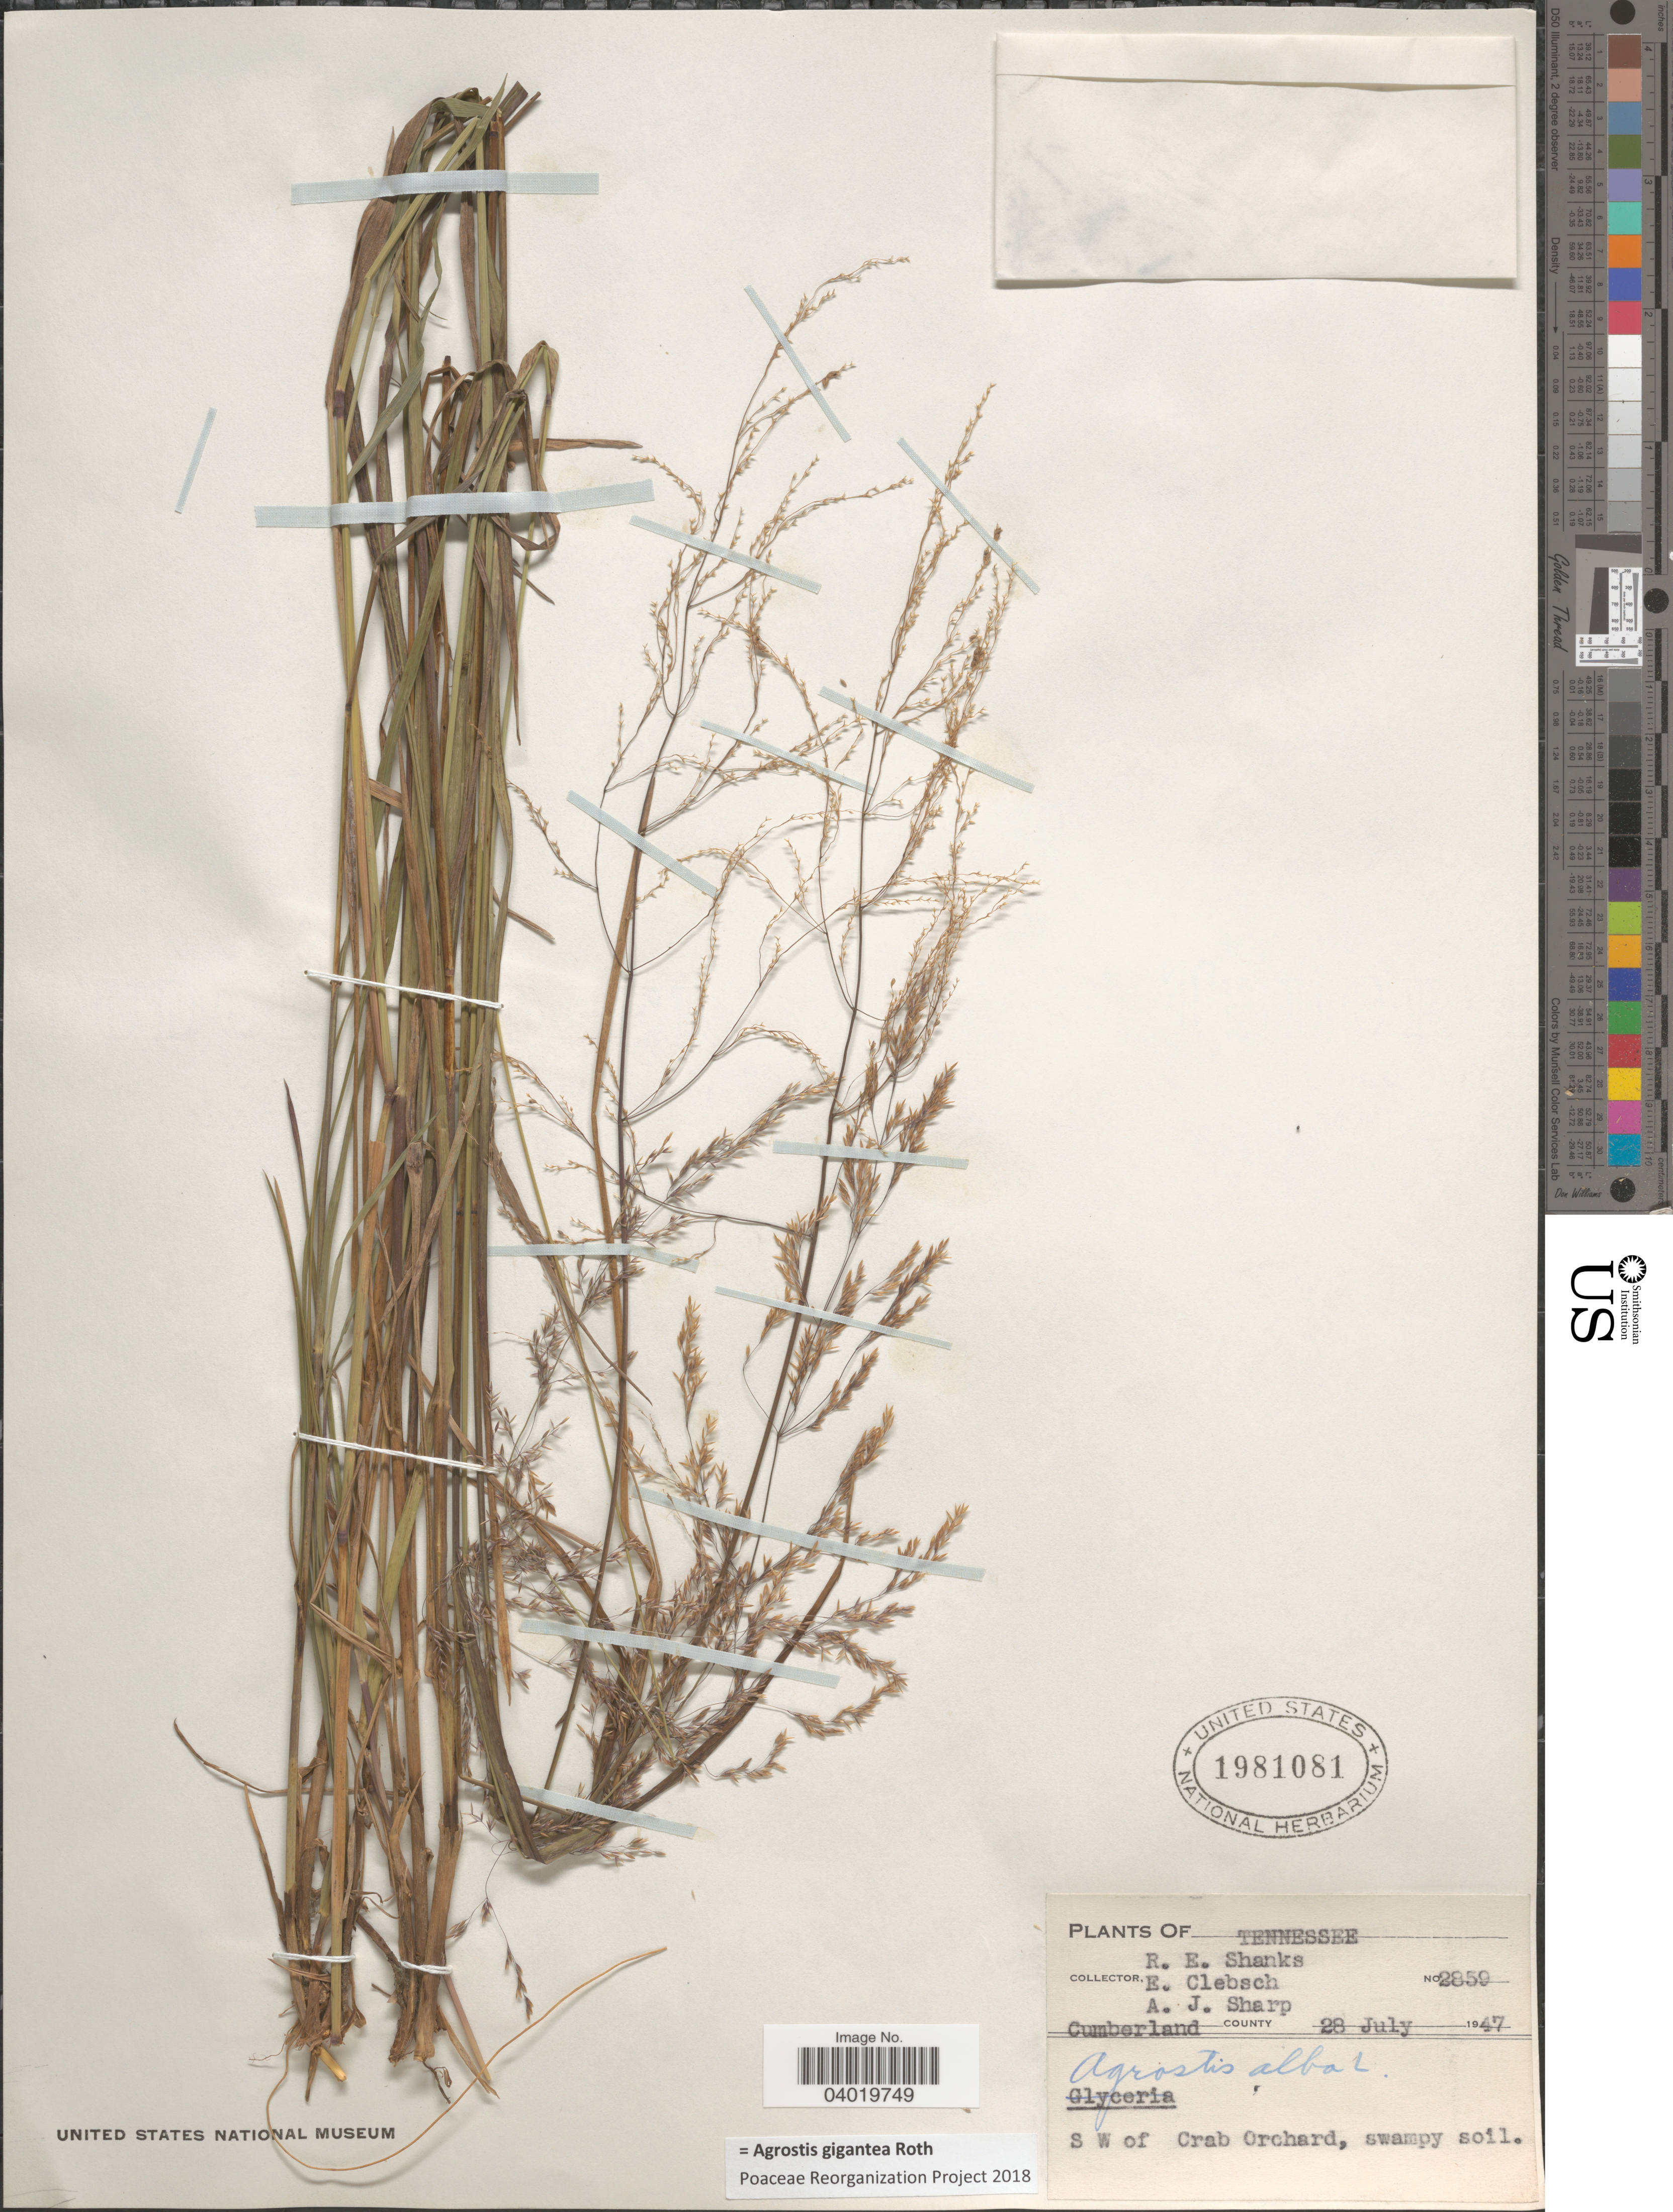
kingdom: Plantae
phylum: Tracheophyta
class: Liliopsida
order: Poales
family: Poaceae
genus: Agrostis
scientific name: Agrostis gigantea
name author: Roth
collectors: R. Shanks, E. Clebsch & A. J. Sharp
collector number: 2859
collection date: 1947-07-28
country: United States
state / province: Tennessee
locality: Cumberland county. S W of Crab Orchard.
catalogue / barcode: US 1981081